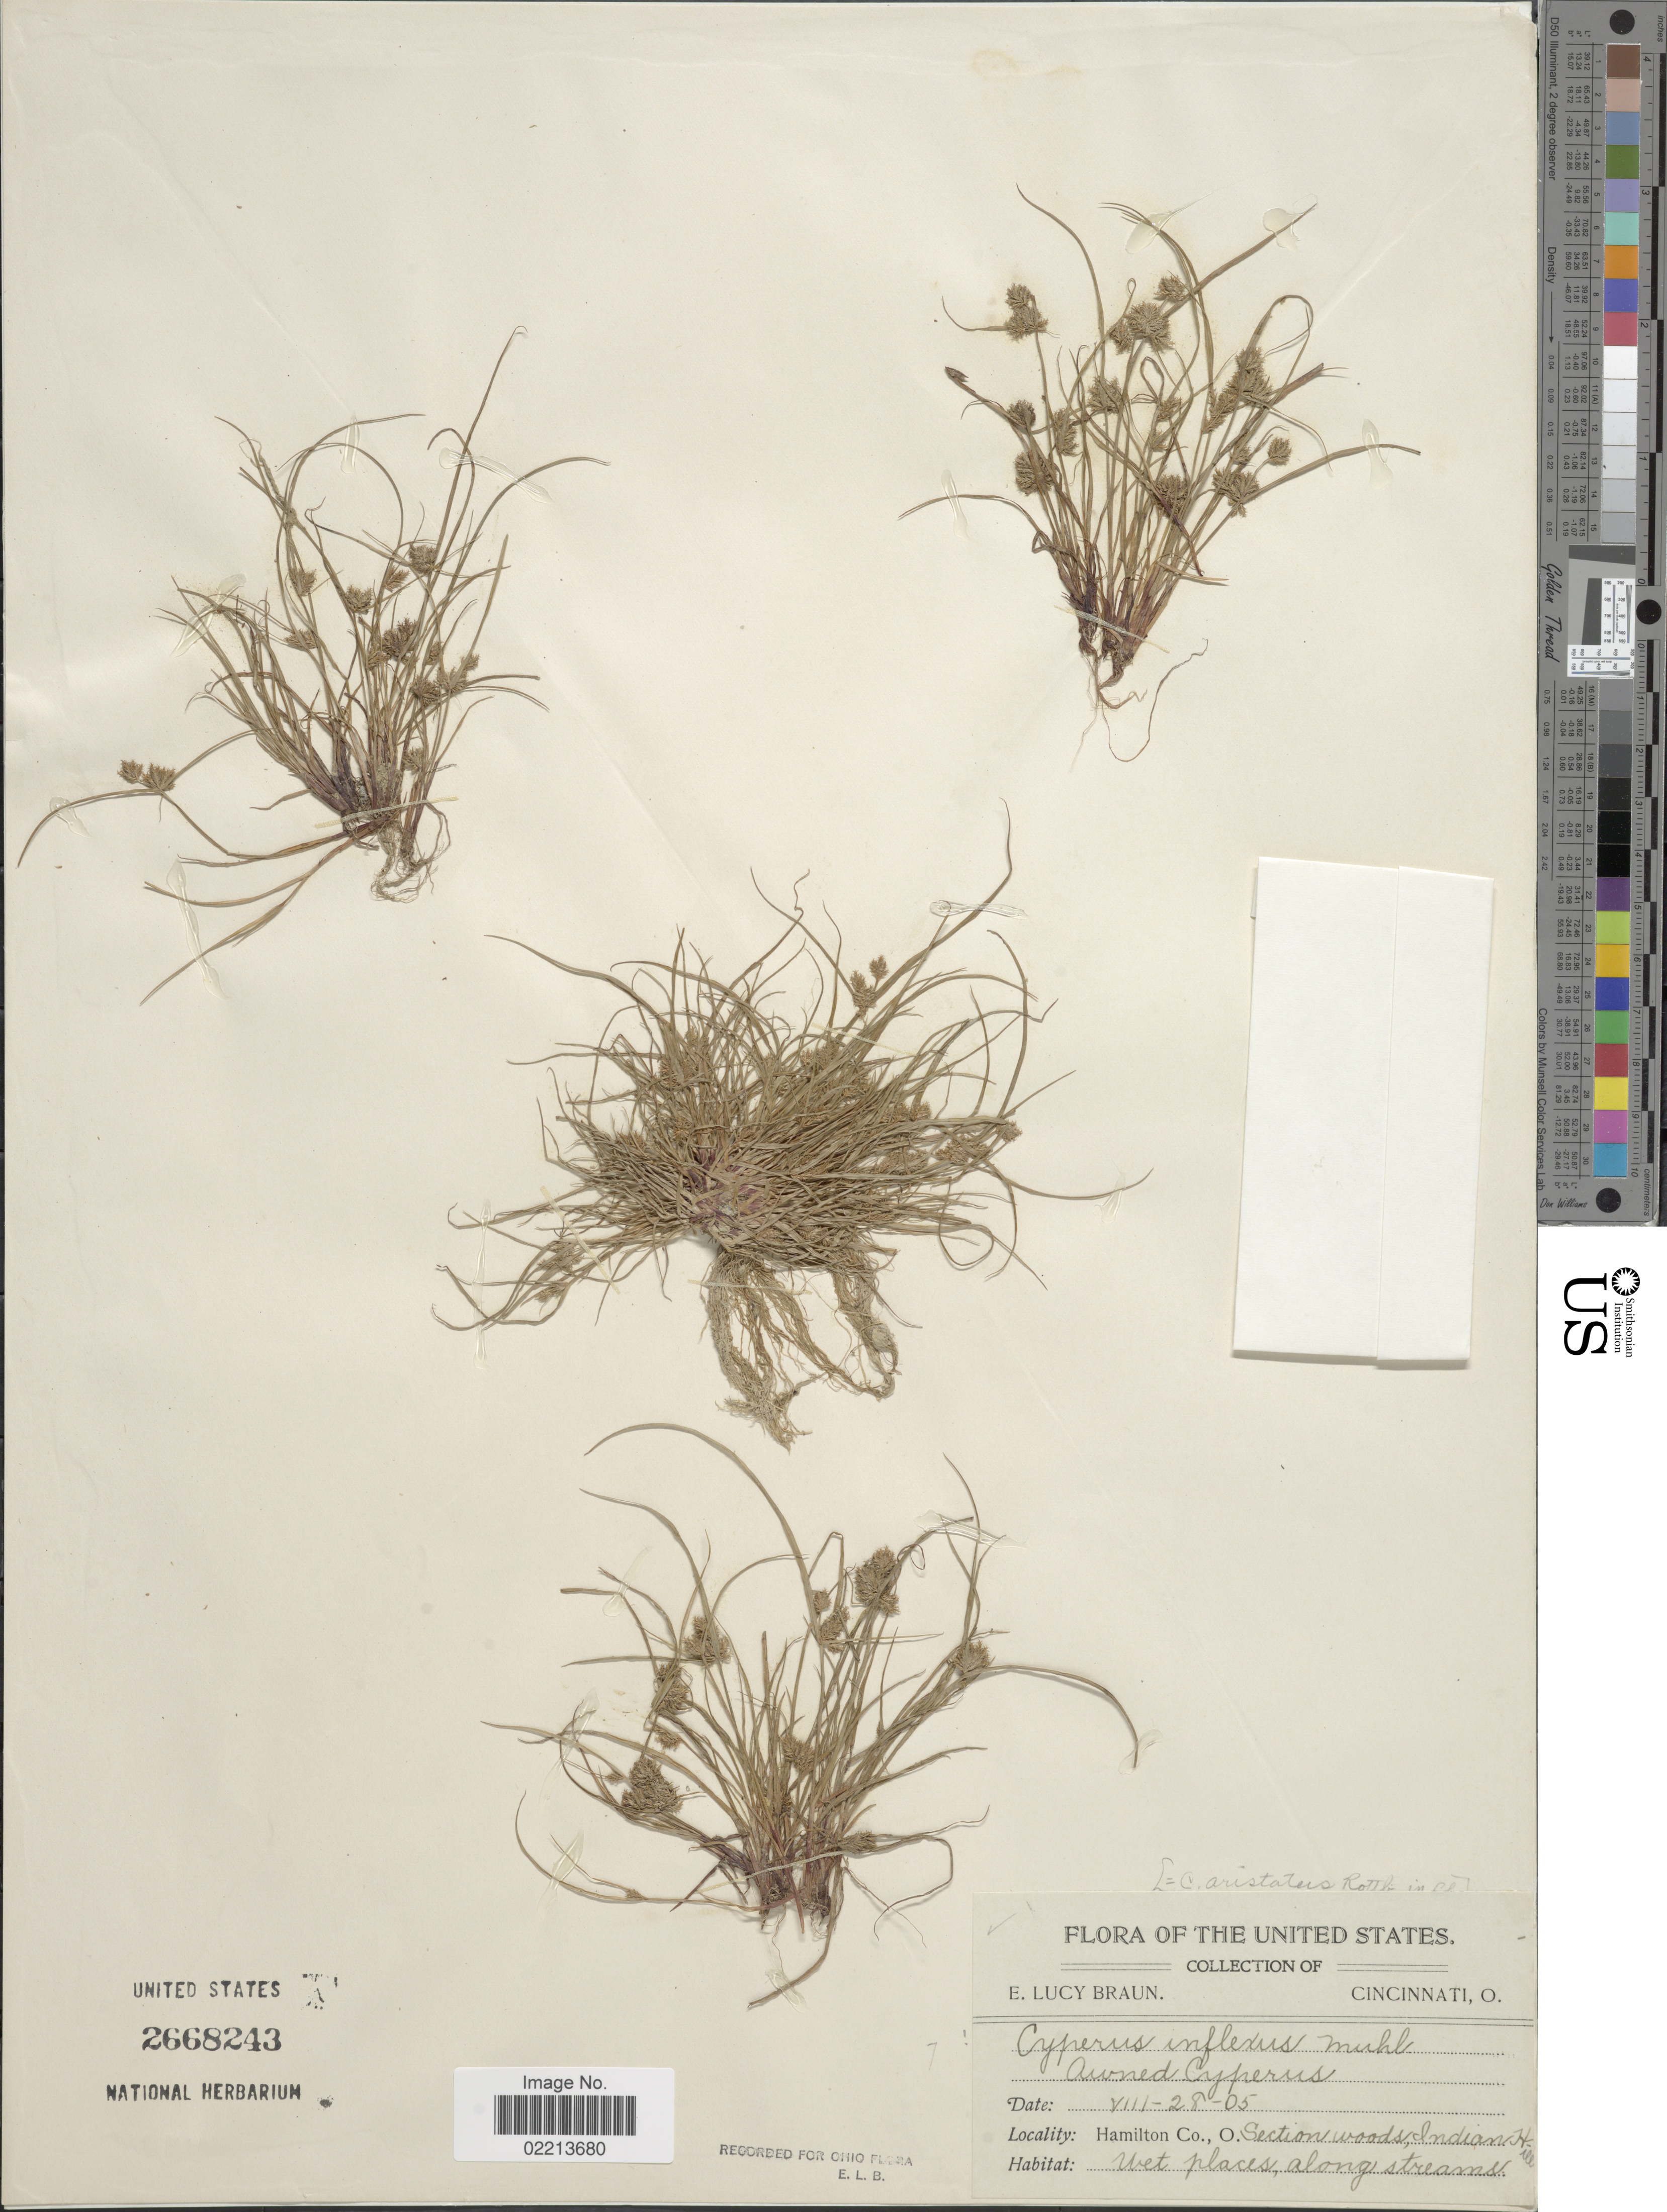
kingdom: Plantae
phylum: Tracheophyta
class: Liliopsida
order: Poales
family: Cyperaceae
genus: Cyperus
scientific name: Cyperus squarrosus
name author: L.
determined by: Strong, Mark T., (BOT), Smithsonian Institution - National Museum of Natural History (UNITED STATES)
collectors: E. L. Braun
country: United States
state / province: Ohio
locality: Hamilton Co., section woods, Indian Hill, wet places, along streams, Cincinnati, O.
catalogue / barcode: US 2668243